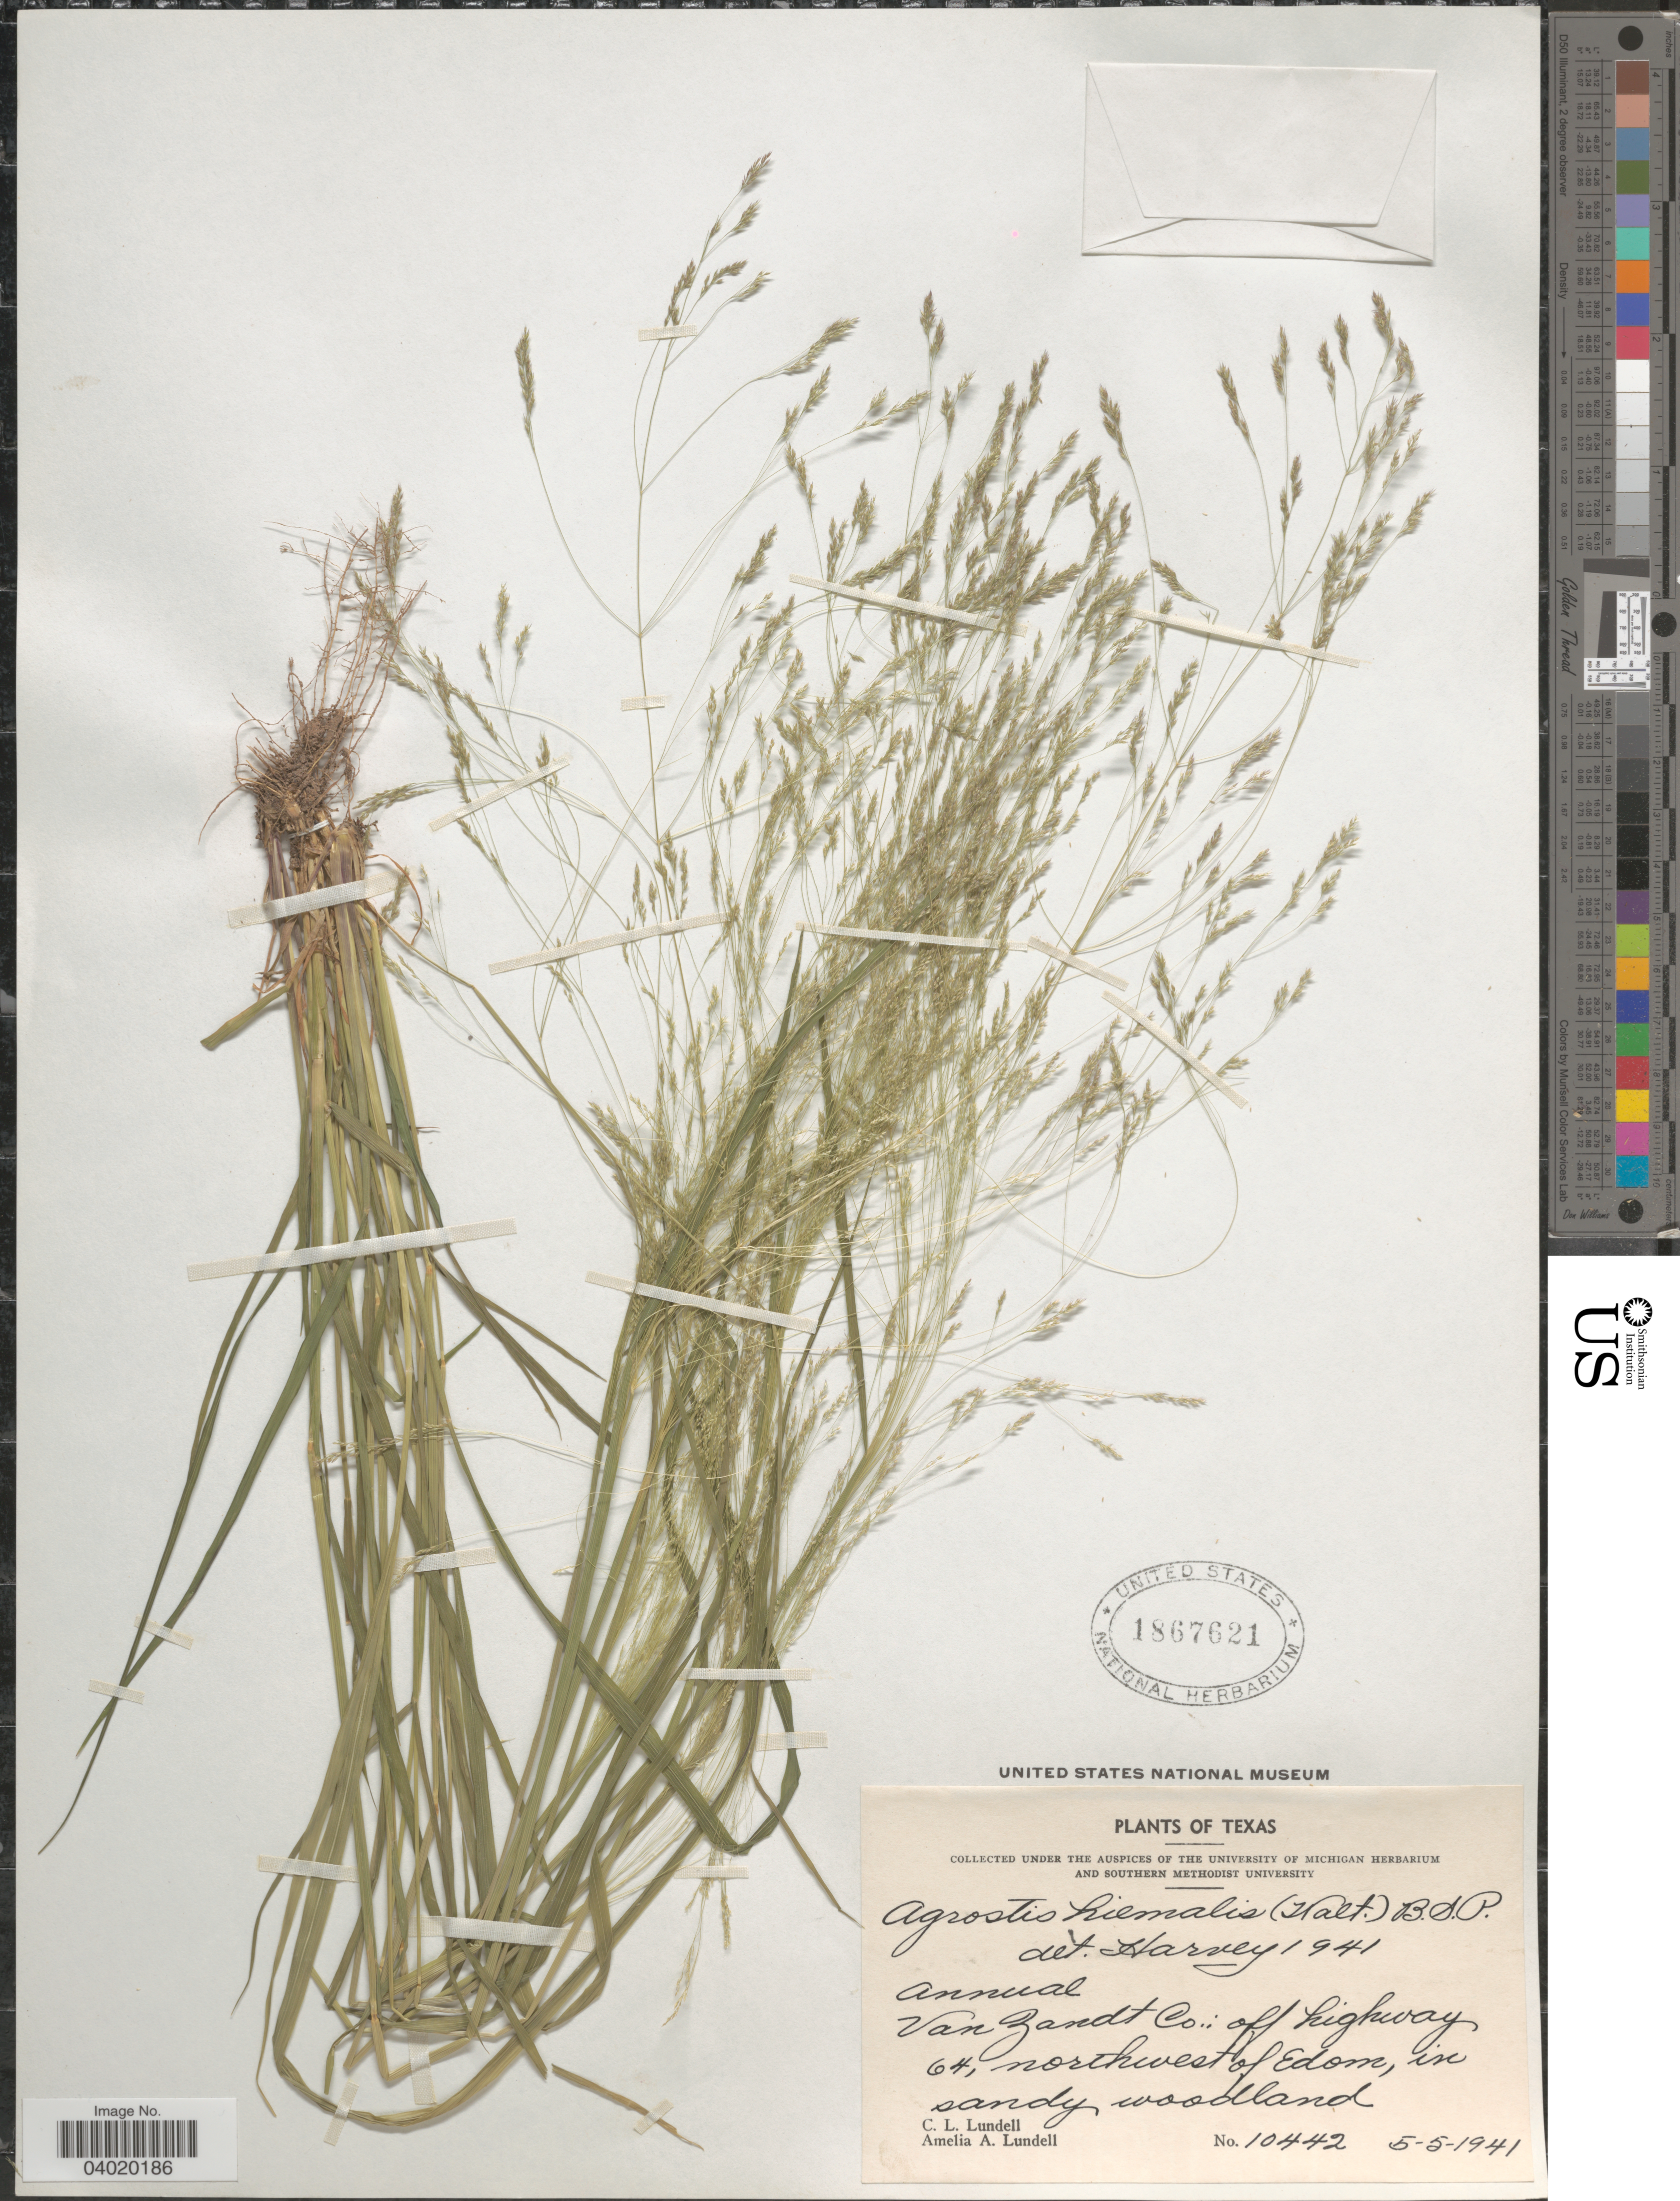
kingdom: Plantae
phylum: Tracheophyta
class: Liliopsida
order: Poales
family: Poaceae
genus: Agrostis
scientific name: Agrostis hyemalis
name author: (Walter) Britton et al.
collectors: C. L. Lundell & A. A. Lundell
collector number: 10442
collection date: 1941-05-05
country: United States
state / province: Texas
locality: Van Zandt Co.: off highway 64, northwest of Edom.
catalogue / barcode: US 1867621